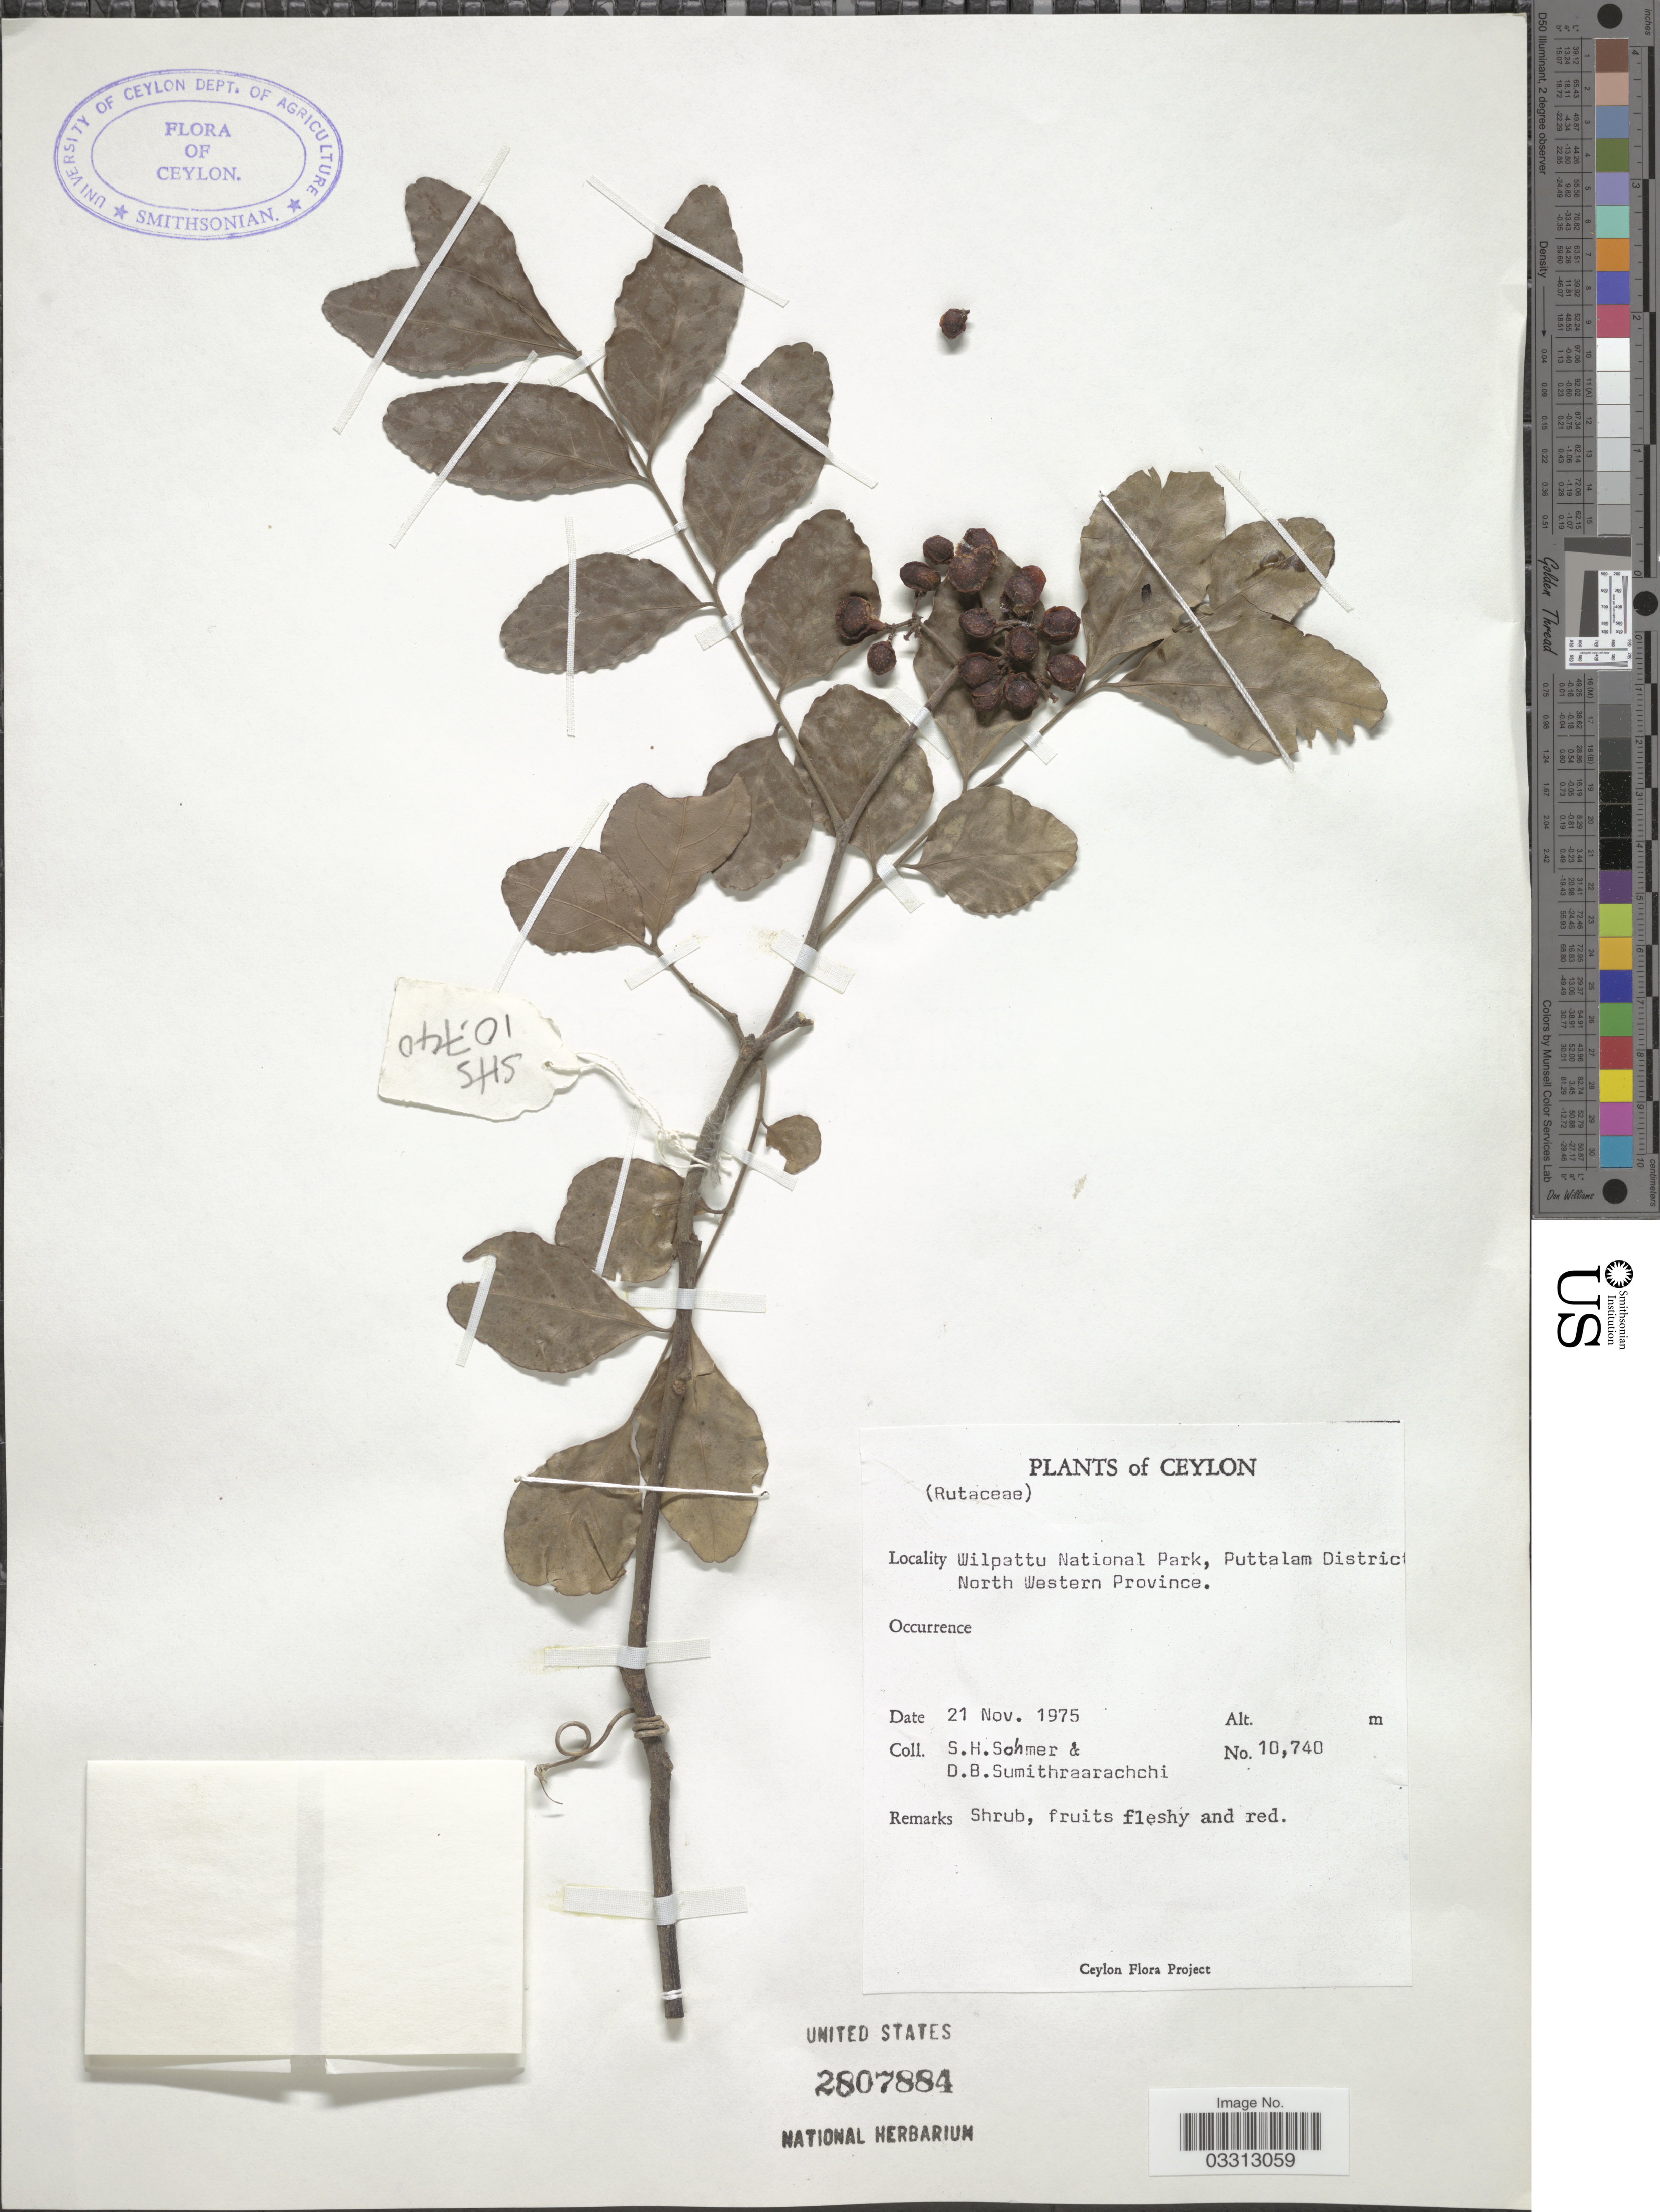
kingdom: Plantae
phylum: Tracheophyta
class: Magnoliopsida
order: Sapindales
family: Rutaceae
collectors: S. H. Sohmer & D. B. Sumithraarachchi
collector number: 10740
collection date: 1975-11-21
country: Sri Lanka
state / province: North Western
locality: Ceylon. Wilpattu National Park, Puttalam District.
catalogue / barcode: US 2807884